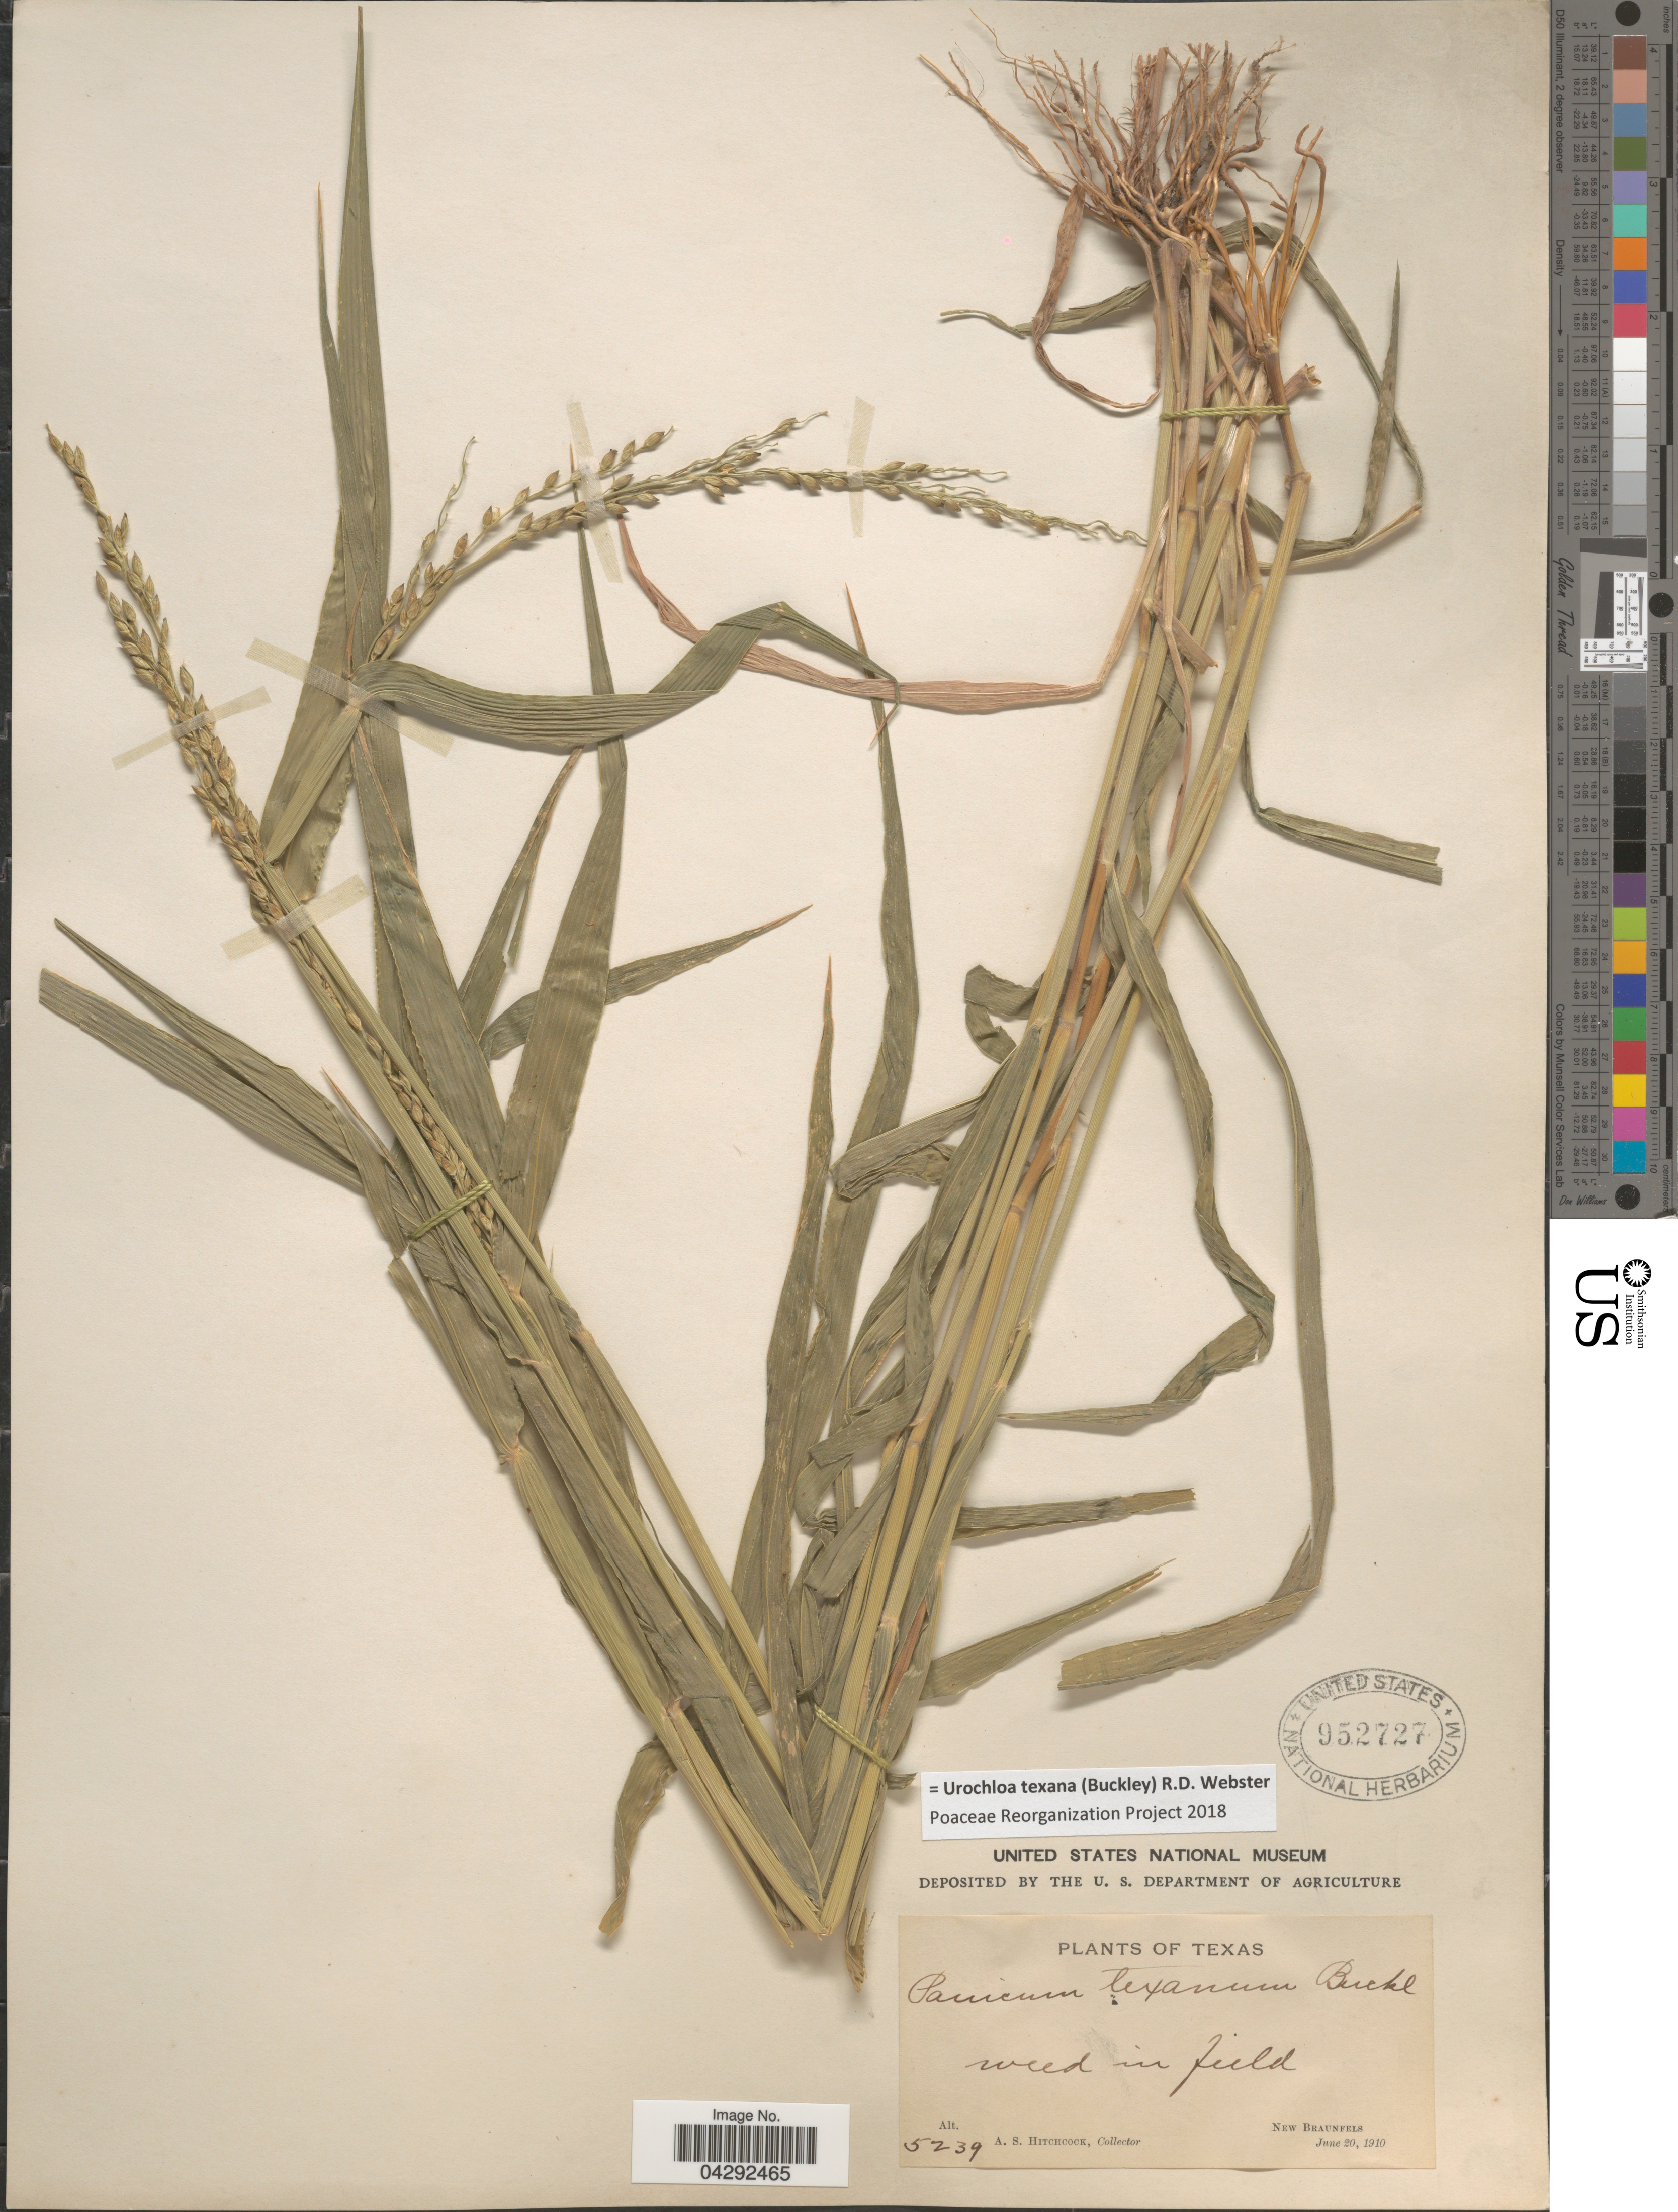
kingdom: Plantae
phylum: Tracheophyta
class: Liliopsida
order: Poales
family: Poaceae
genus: Urochloa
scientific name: Urochloa texana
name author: (Buckley) R.D. Webster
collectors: A. S. Hitchcock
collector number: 5239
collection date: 1910-06-20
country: United States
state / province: Texas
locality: New Braunfels.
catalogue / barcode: US 952727